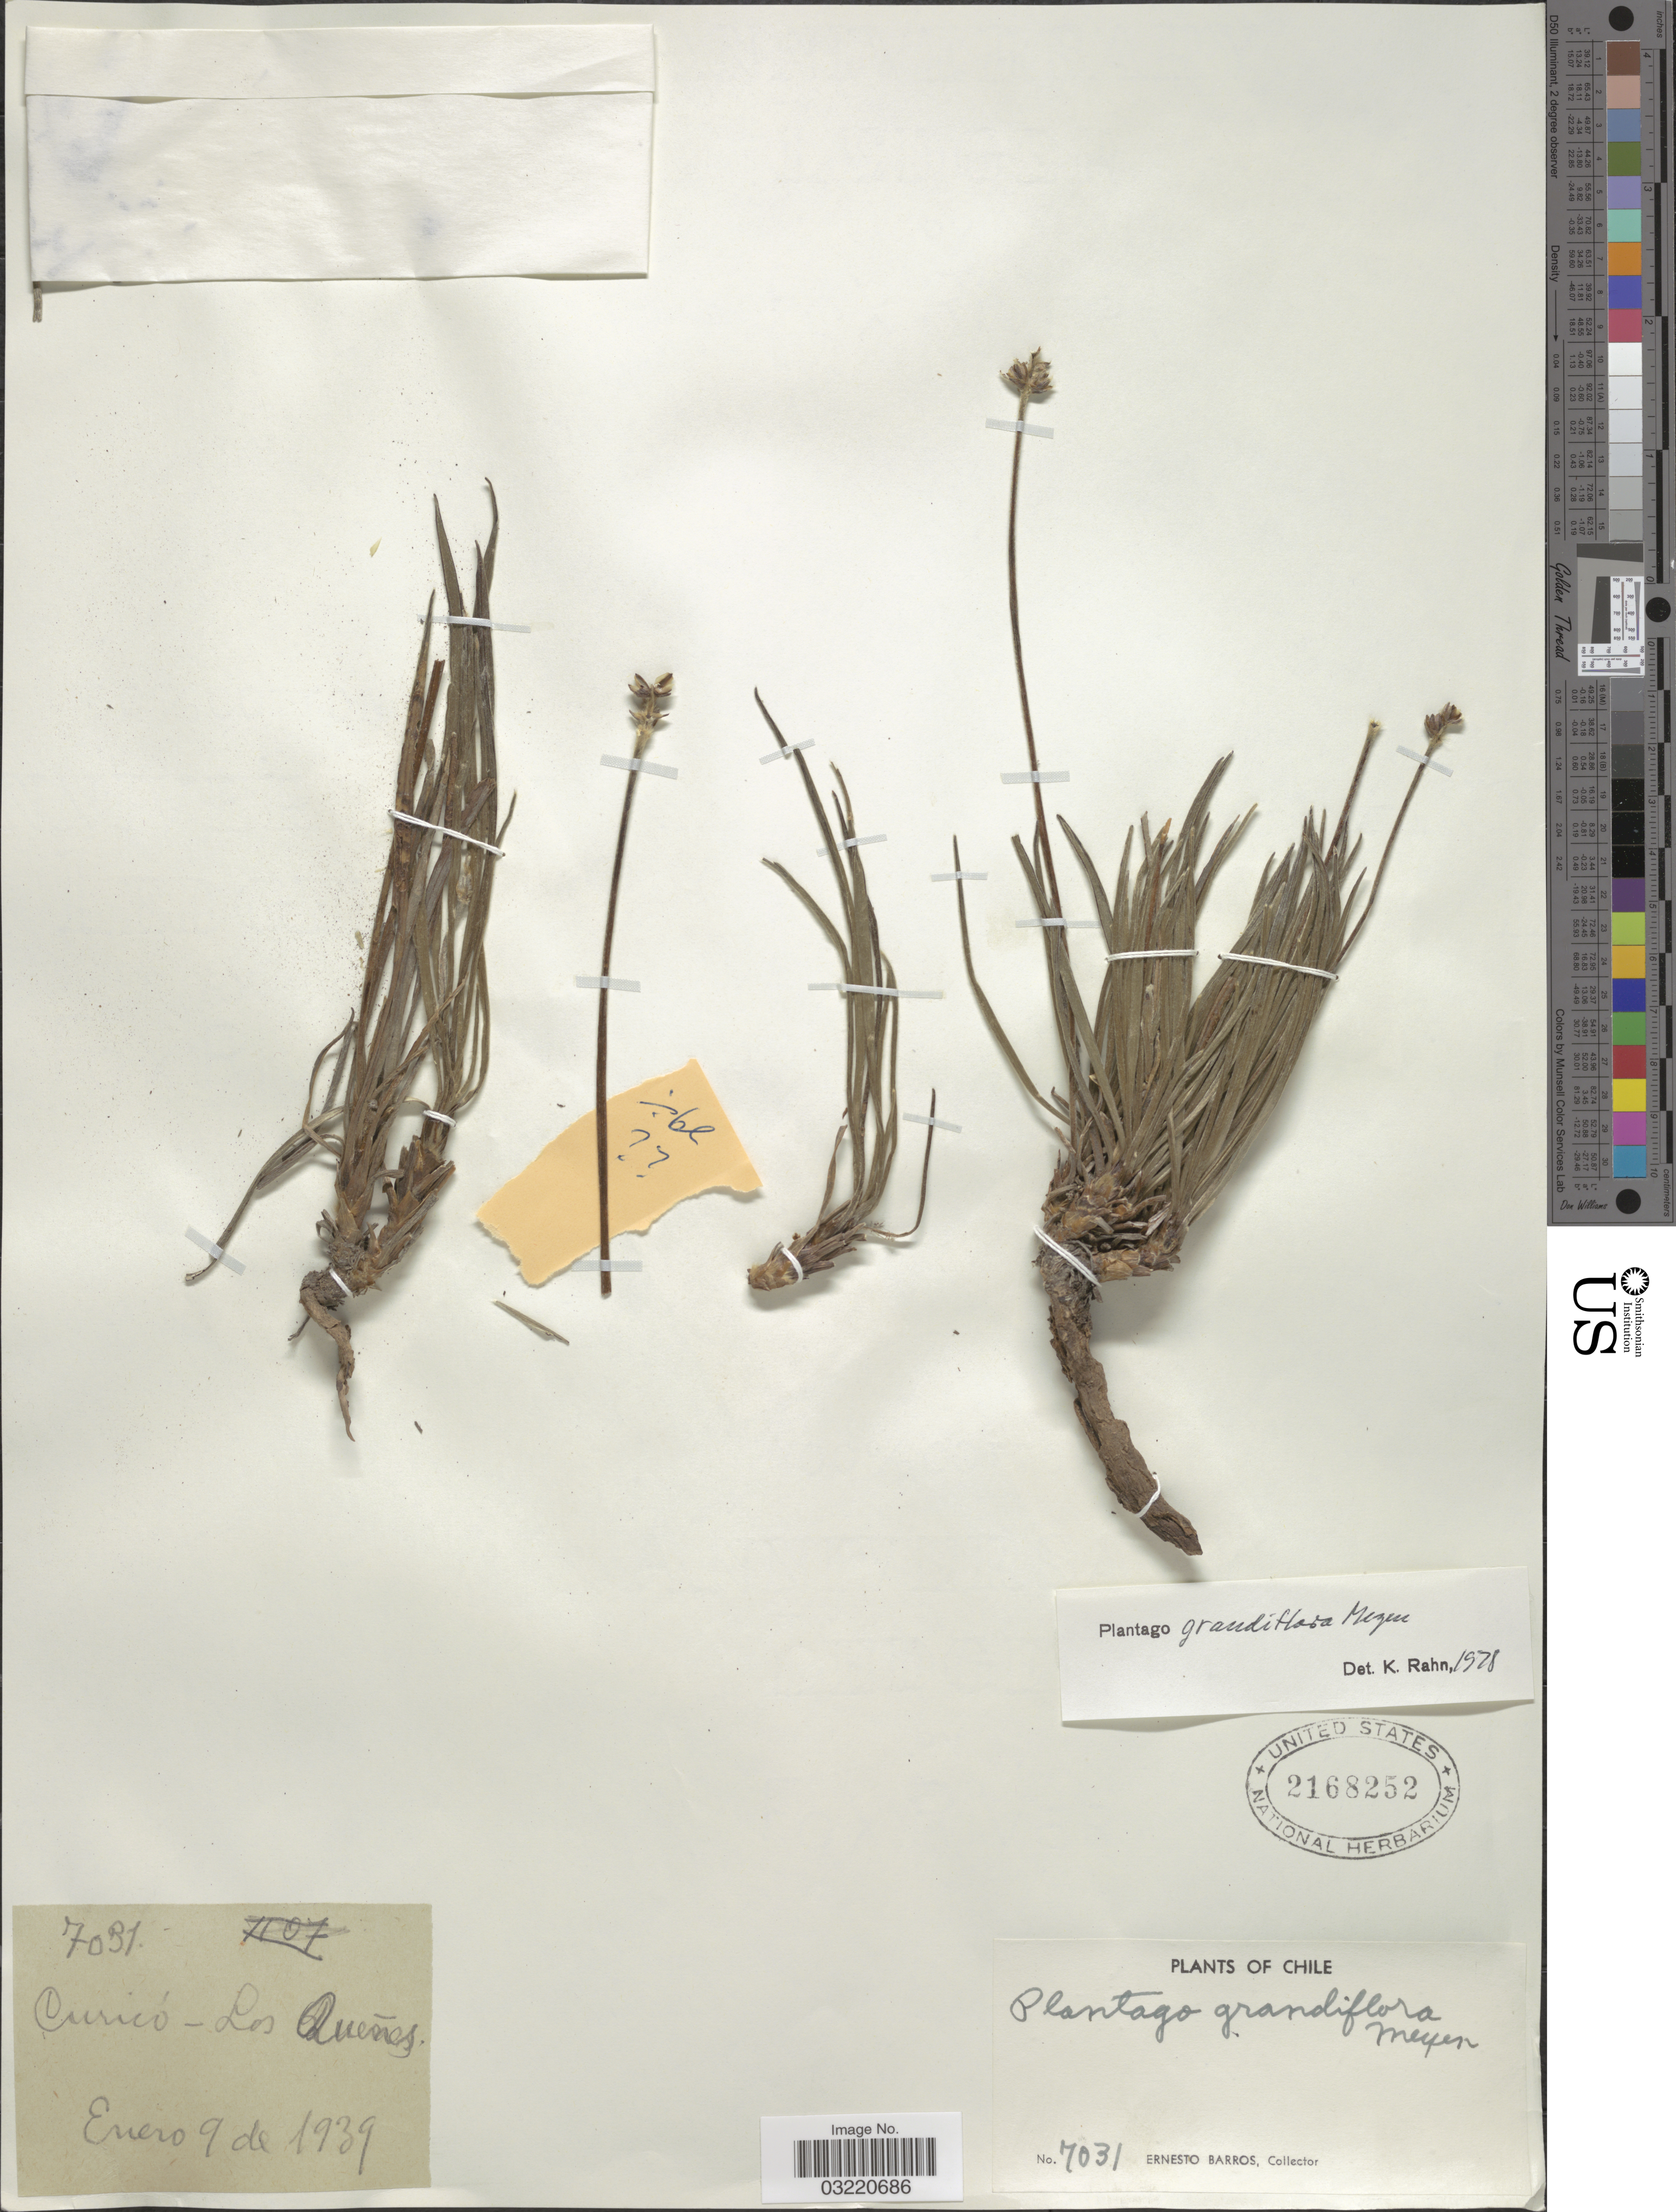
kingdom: Plantae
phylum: Tracheophyta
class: Magnoliopsida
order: Lamiales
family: Plantaginaceae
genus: Plantago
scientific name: Plantago grandiflora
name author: Meyen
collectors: E. Barros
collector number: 7031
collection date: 1939-01-09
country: Chile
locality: Curicó - Los Queñes.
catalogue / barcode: US 2168252